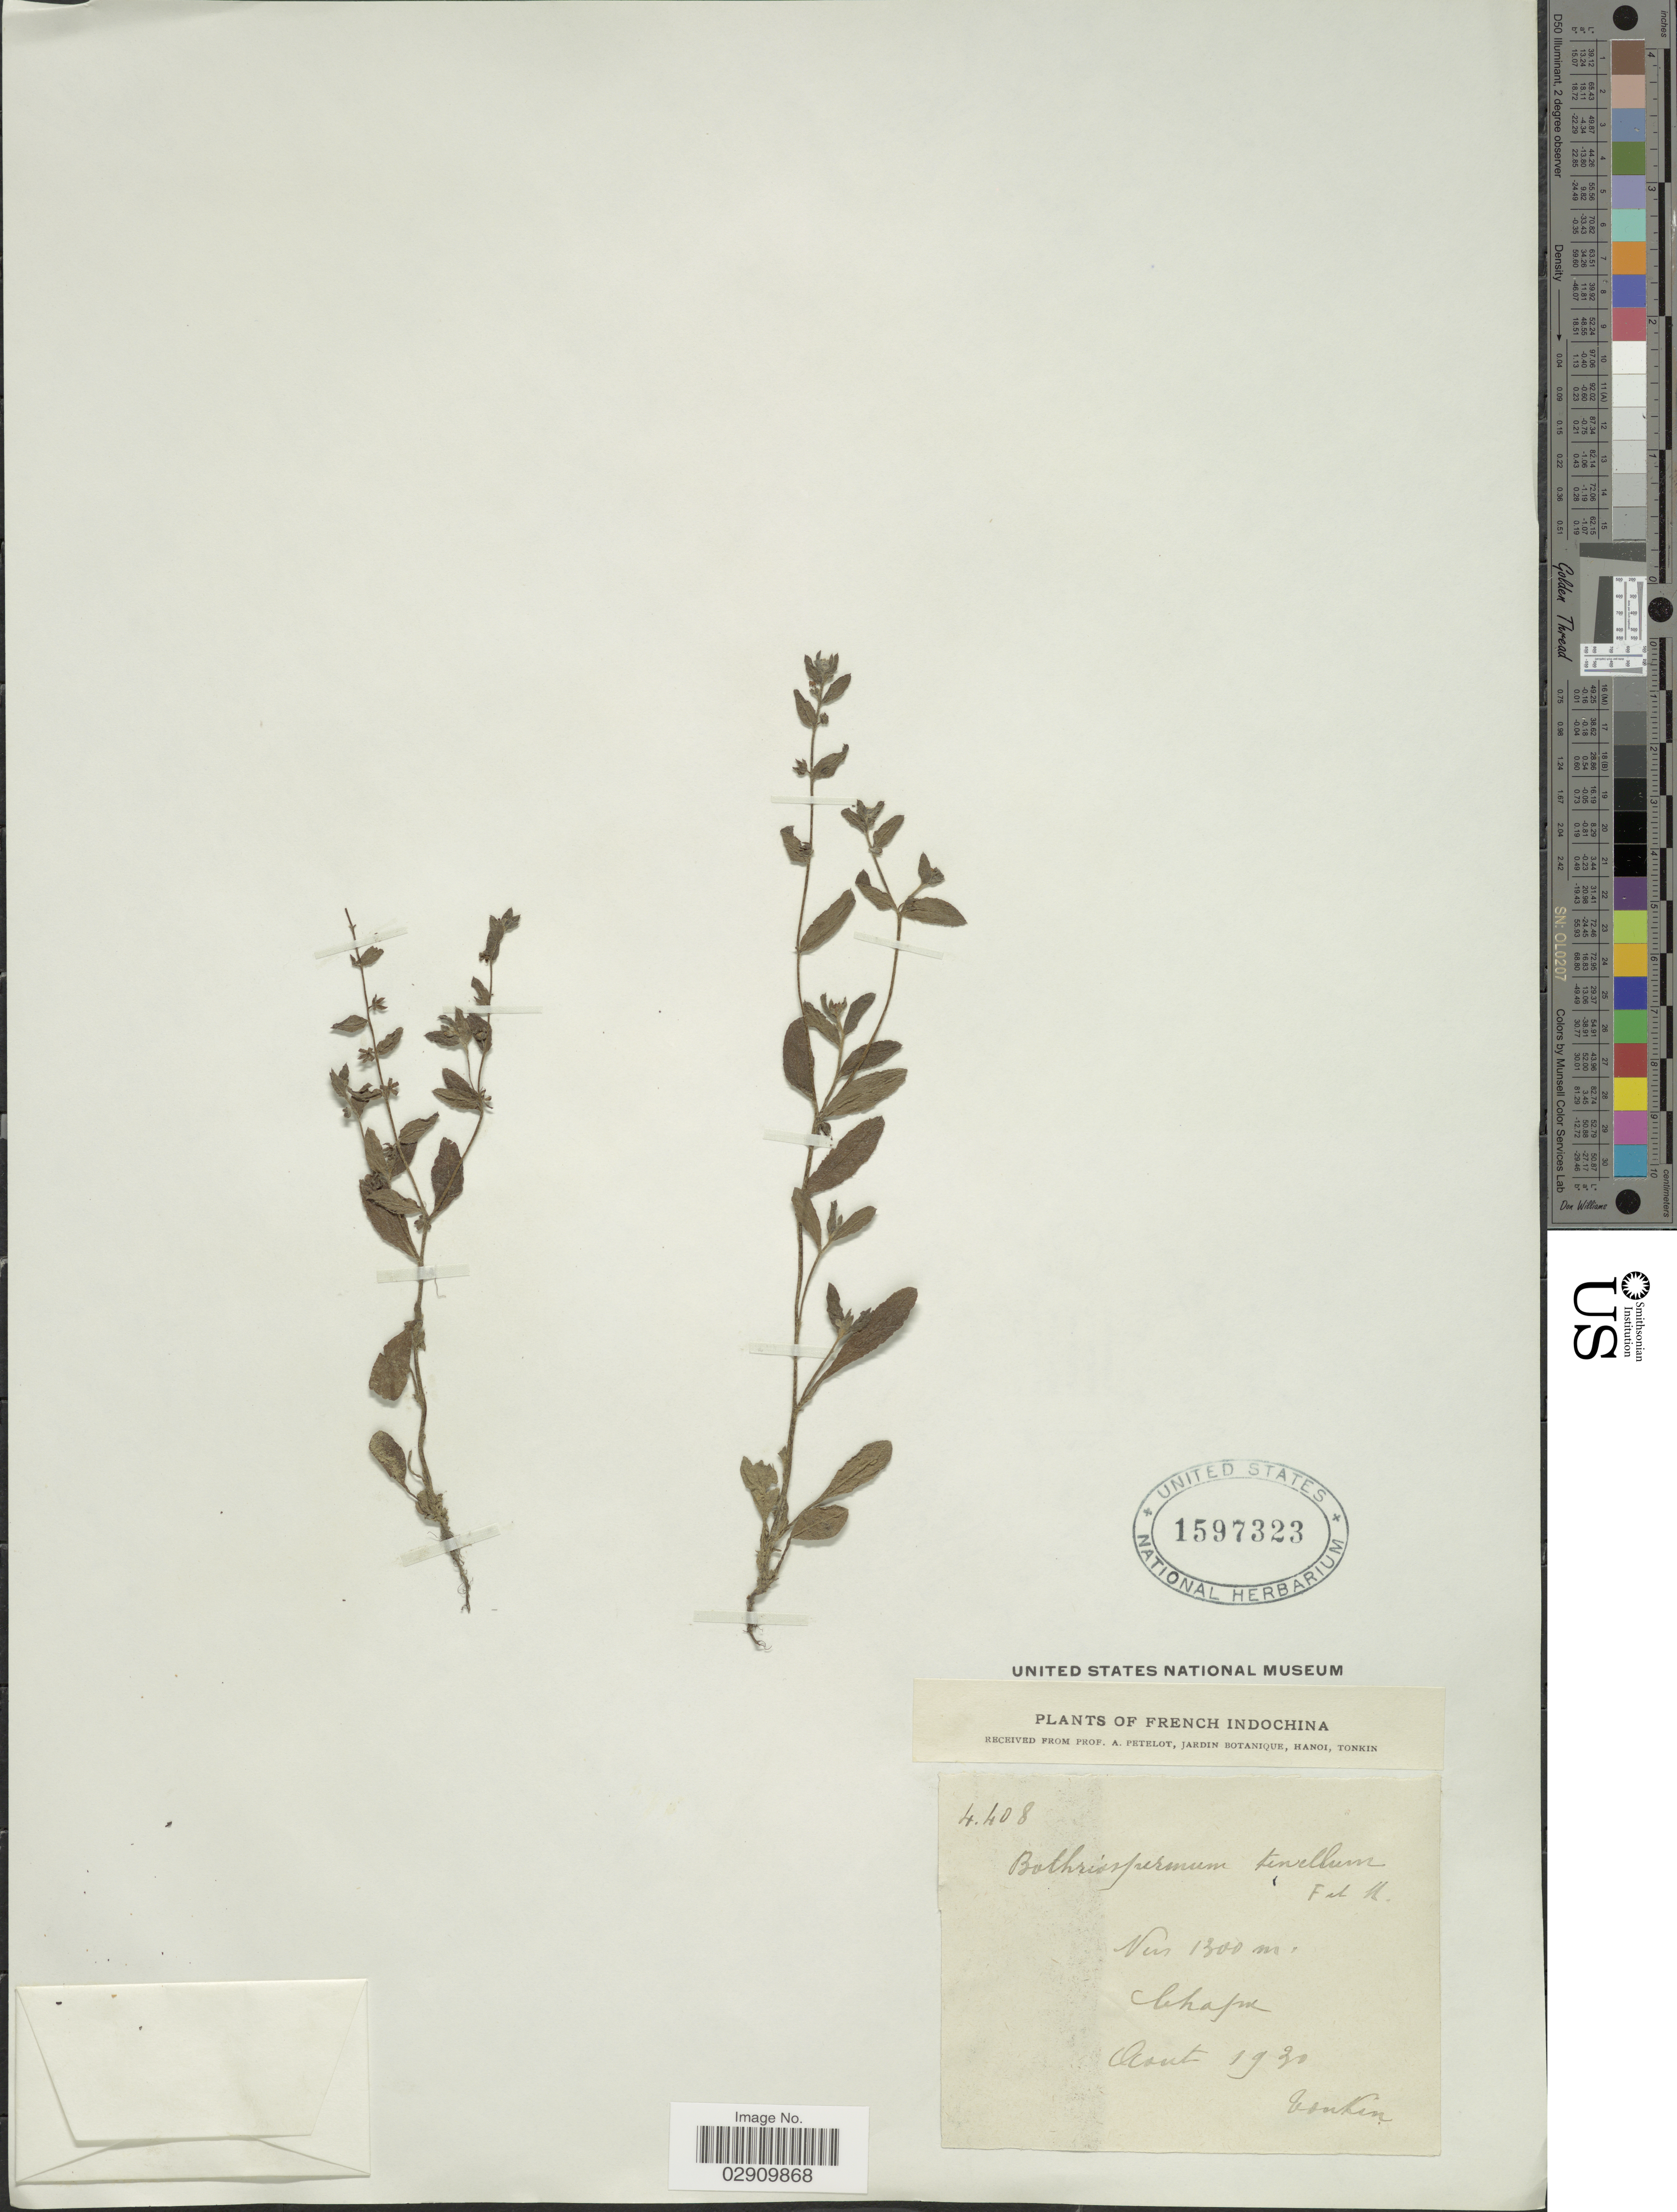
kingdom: Plantae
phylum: Tracheophyta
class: Magnoliopsida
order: Boraginales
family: Boraginaceae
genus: Bothriospermum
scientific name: Bothriospermum tenellum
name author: (Hornem.) Fisch. & C.A. Mey.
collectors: A. Petelot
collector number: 4408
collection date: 1930-08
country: Vietnam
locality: French Indochina, Tonkin. Chapa.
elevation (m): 1300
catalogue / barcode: US 1597323